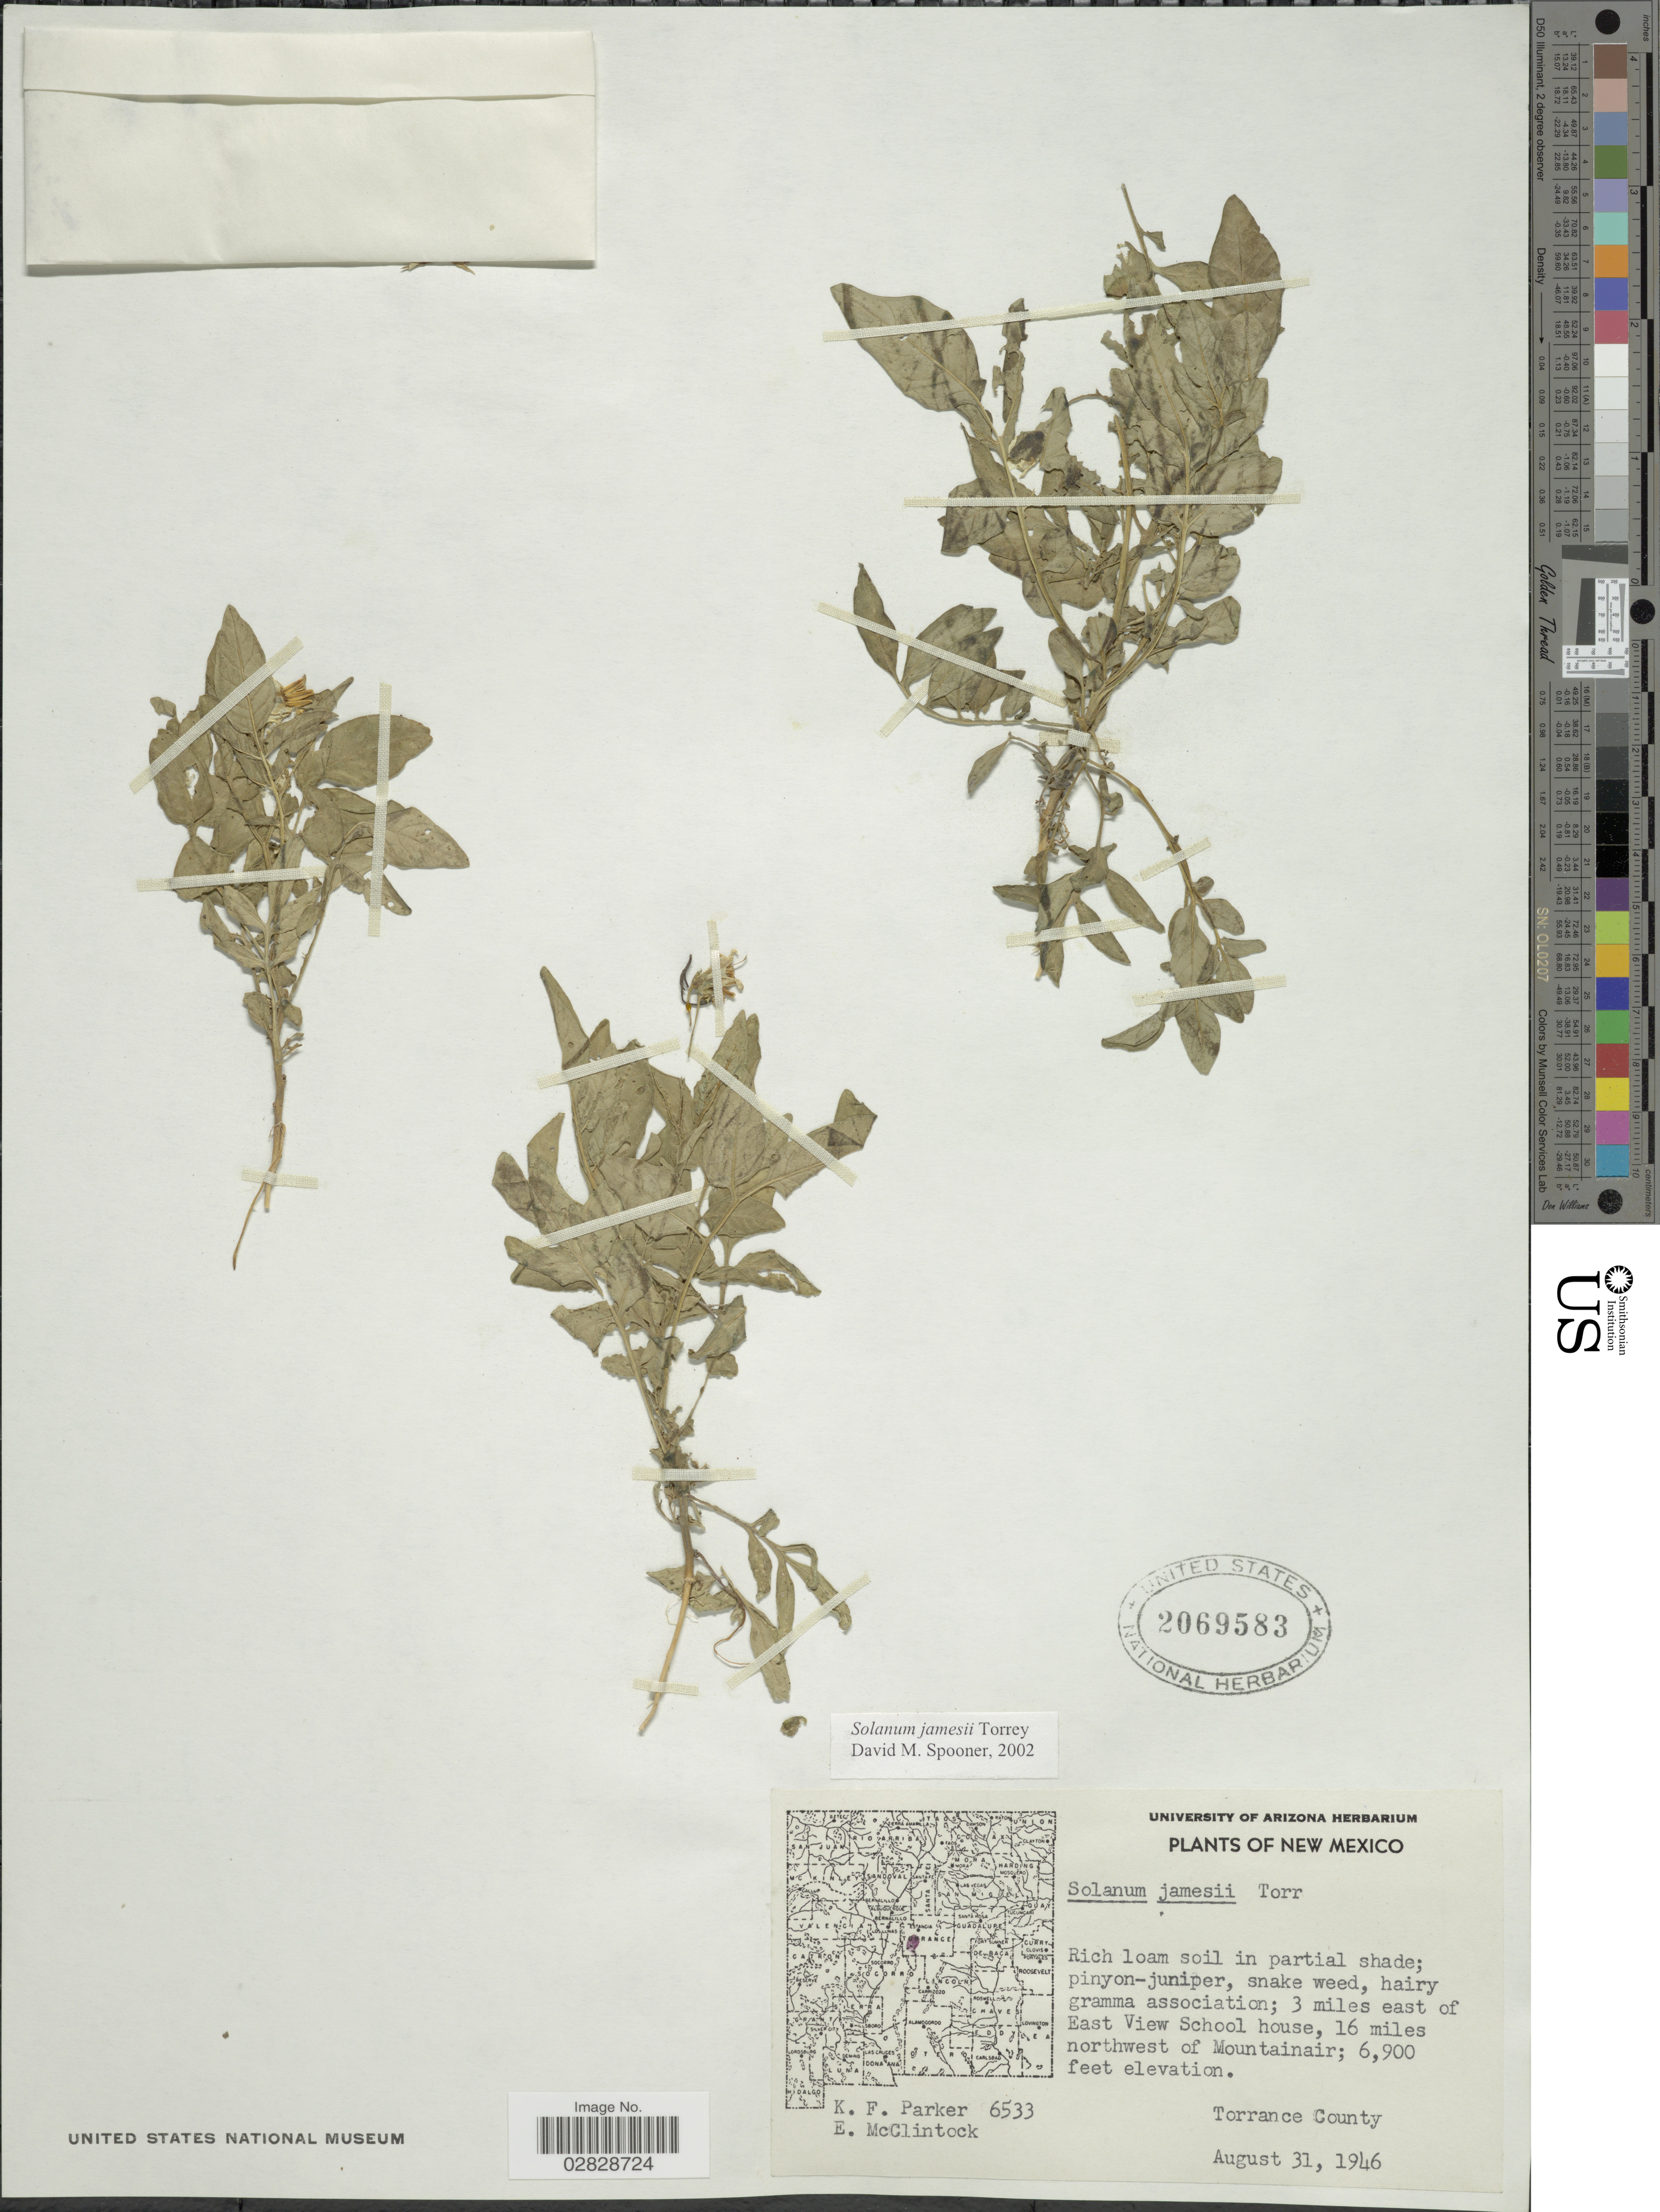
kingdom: Plantae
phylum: Tracheophyta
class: Magnoliopsida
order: Solanales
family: Solanaceae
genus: Solanum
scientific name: Solanum jamesii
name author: Torr.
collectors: K. F. Parker & E. McClintock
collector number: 6533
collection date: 1946-08-31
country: United States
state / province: New Mexico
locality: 3 miles east of East View School house, 16 miles northwest of Mountainair. Torrance County.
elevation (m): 2103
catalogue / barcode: US 2069583